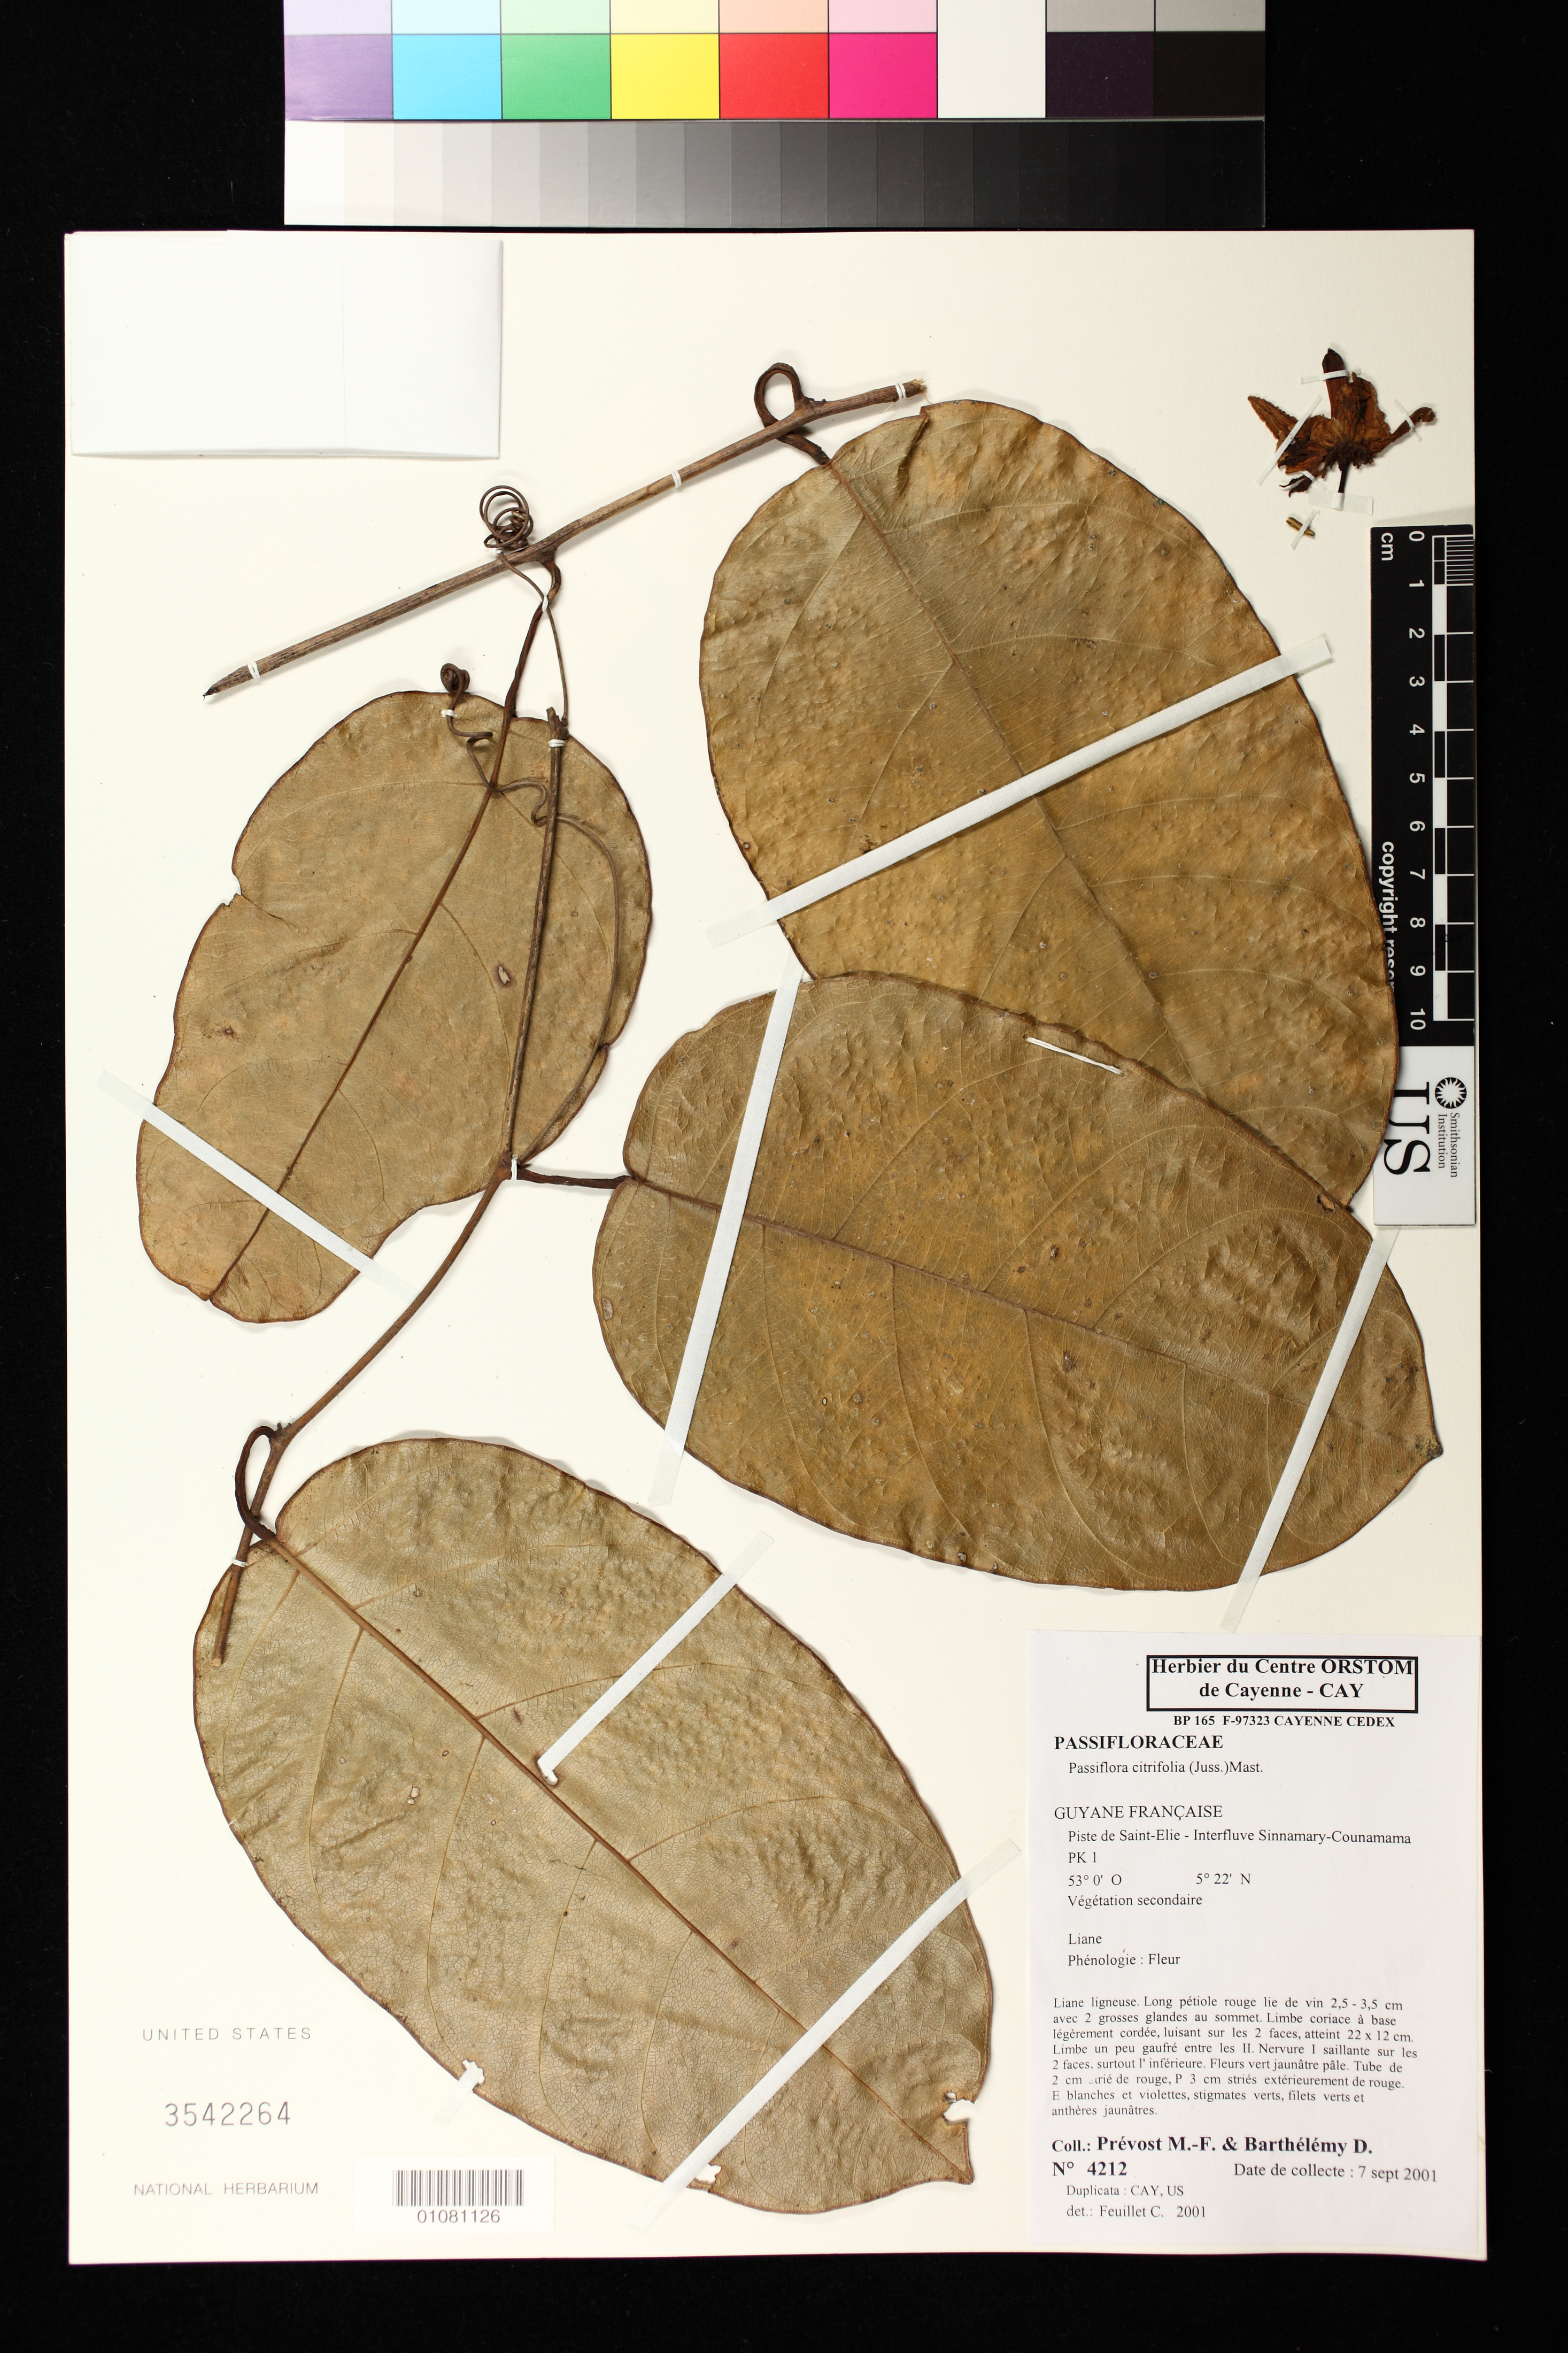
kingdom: Plantae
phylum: Tracheophyta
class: Magnoliopsida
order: Malpighiales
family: Passifloraceae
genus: Passiflora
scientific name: Passiflora jussieui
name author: Feuillet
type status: Holotype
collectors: M.-F. Prévost & D. Barthelémy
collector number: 4212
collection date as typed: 7-Sep-01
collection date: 2001-09-07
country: French Guiana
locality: Piste de Saint-Élie, interfleuve Sinnamary-Counamama; PK 1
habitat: Vegetation secondaire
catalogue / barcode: US 3542264